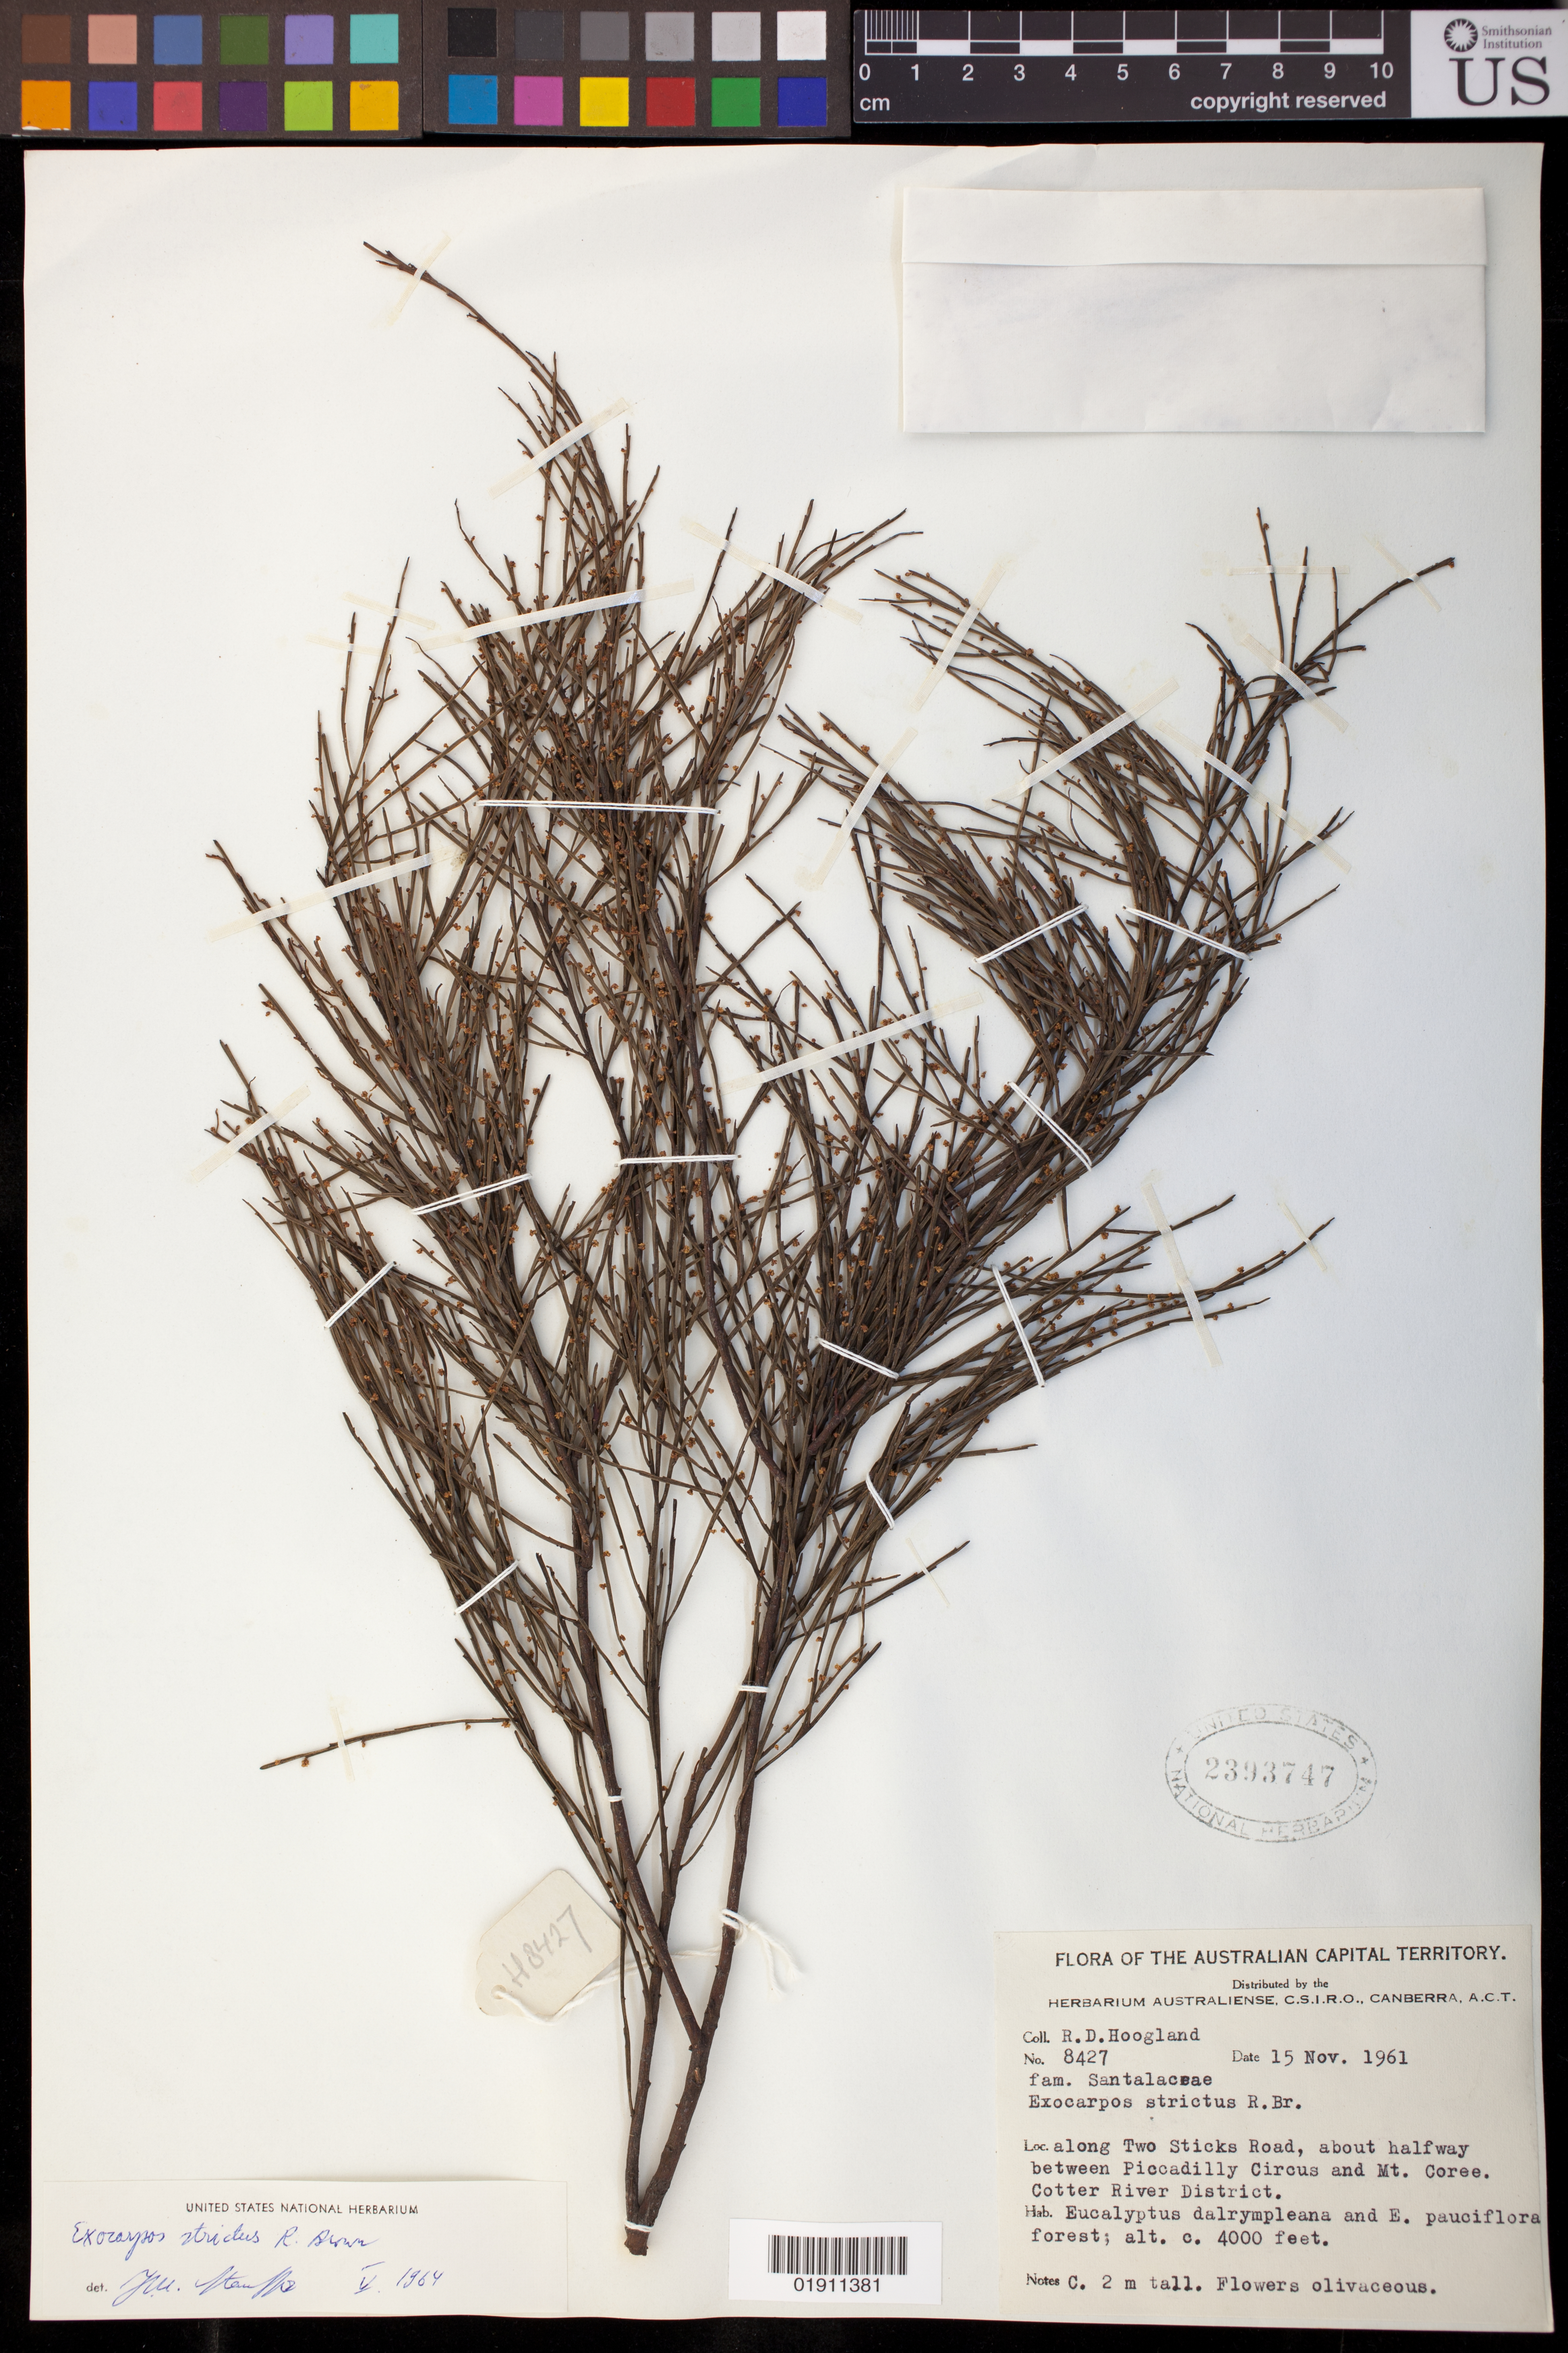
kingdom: Plantae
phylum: Tracheophyta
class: Magnoliopsida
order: Santalales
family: Santalaceae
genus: Exocarpos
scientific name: Exocarpos strictus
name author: R. Br.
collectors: R. D. Hoogland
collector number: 8427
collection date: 1961-11-15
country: Australia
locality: along Two Sticks Road, about halfway between Piccadilly Circus and Mt. Coree. Cotter River District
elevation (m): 1219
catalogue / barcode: US 2393747